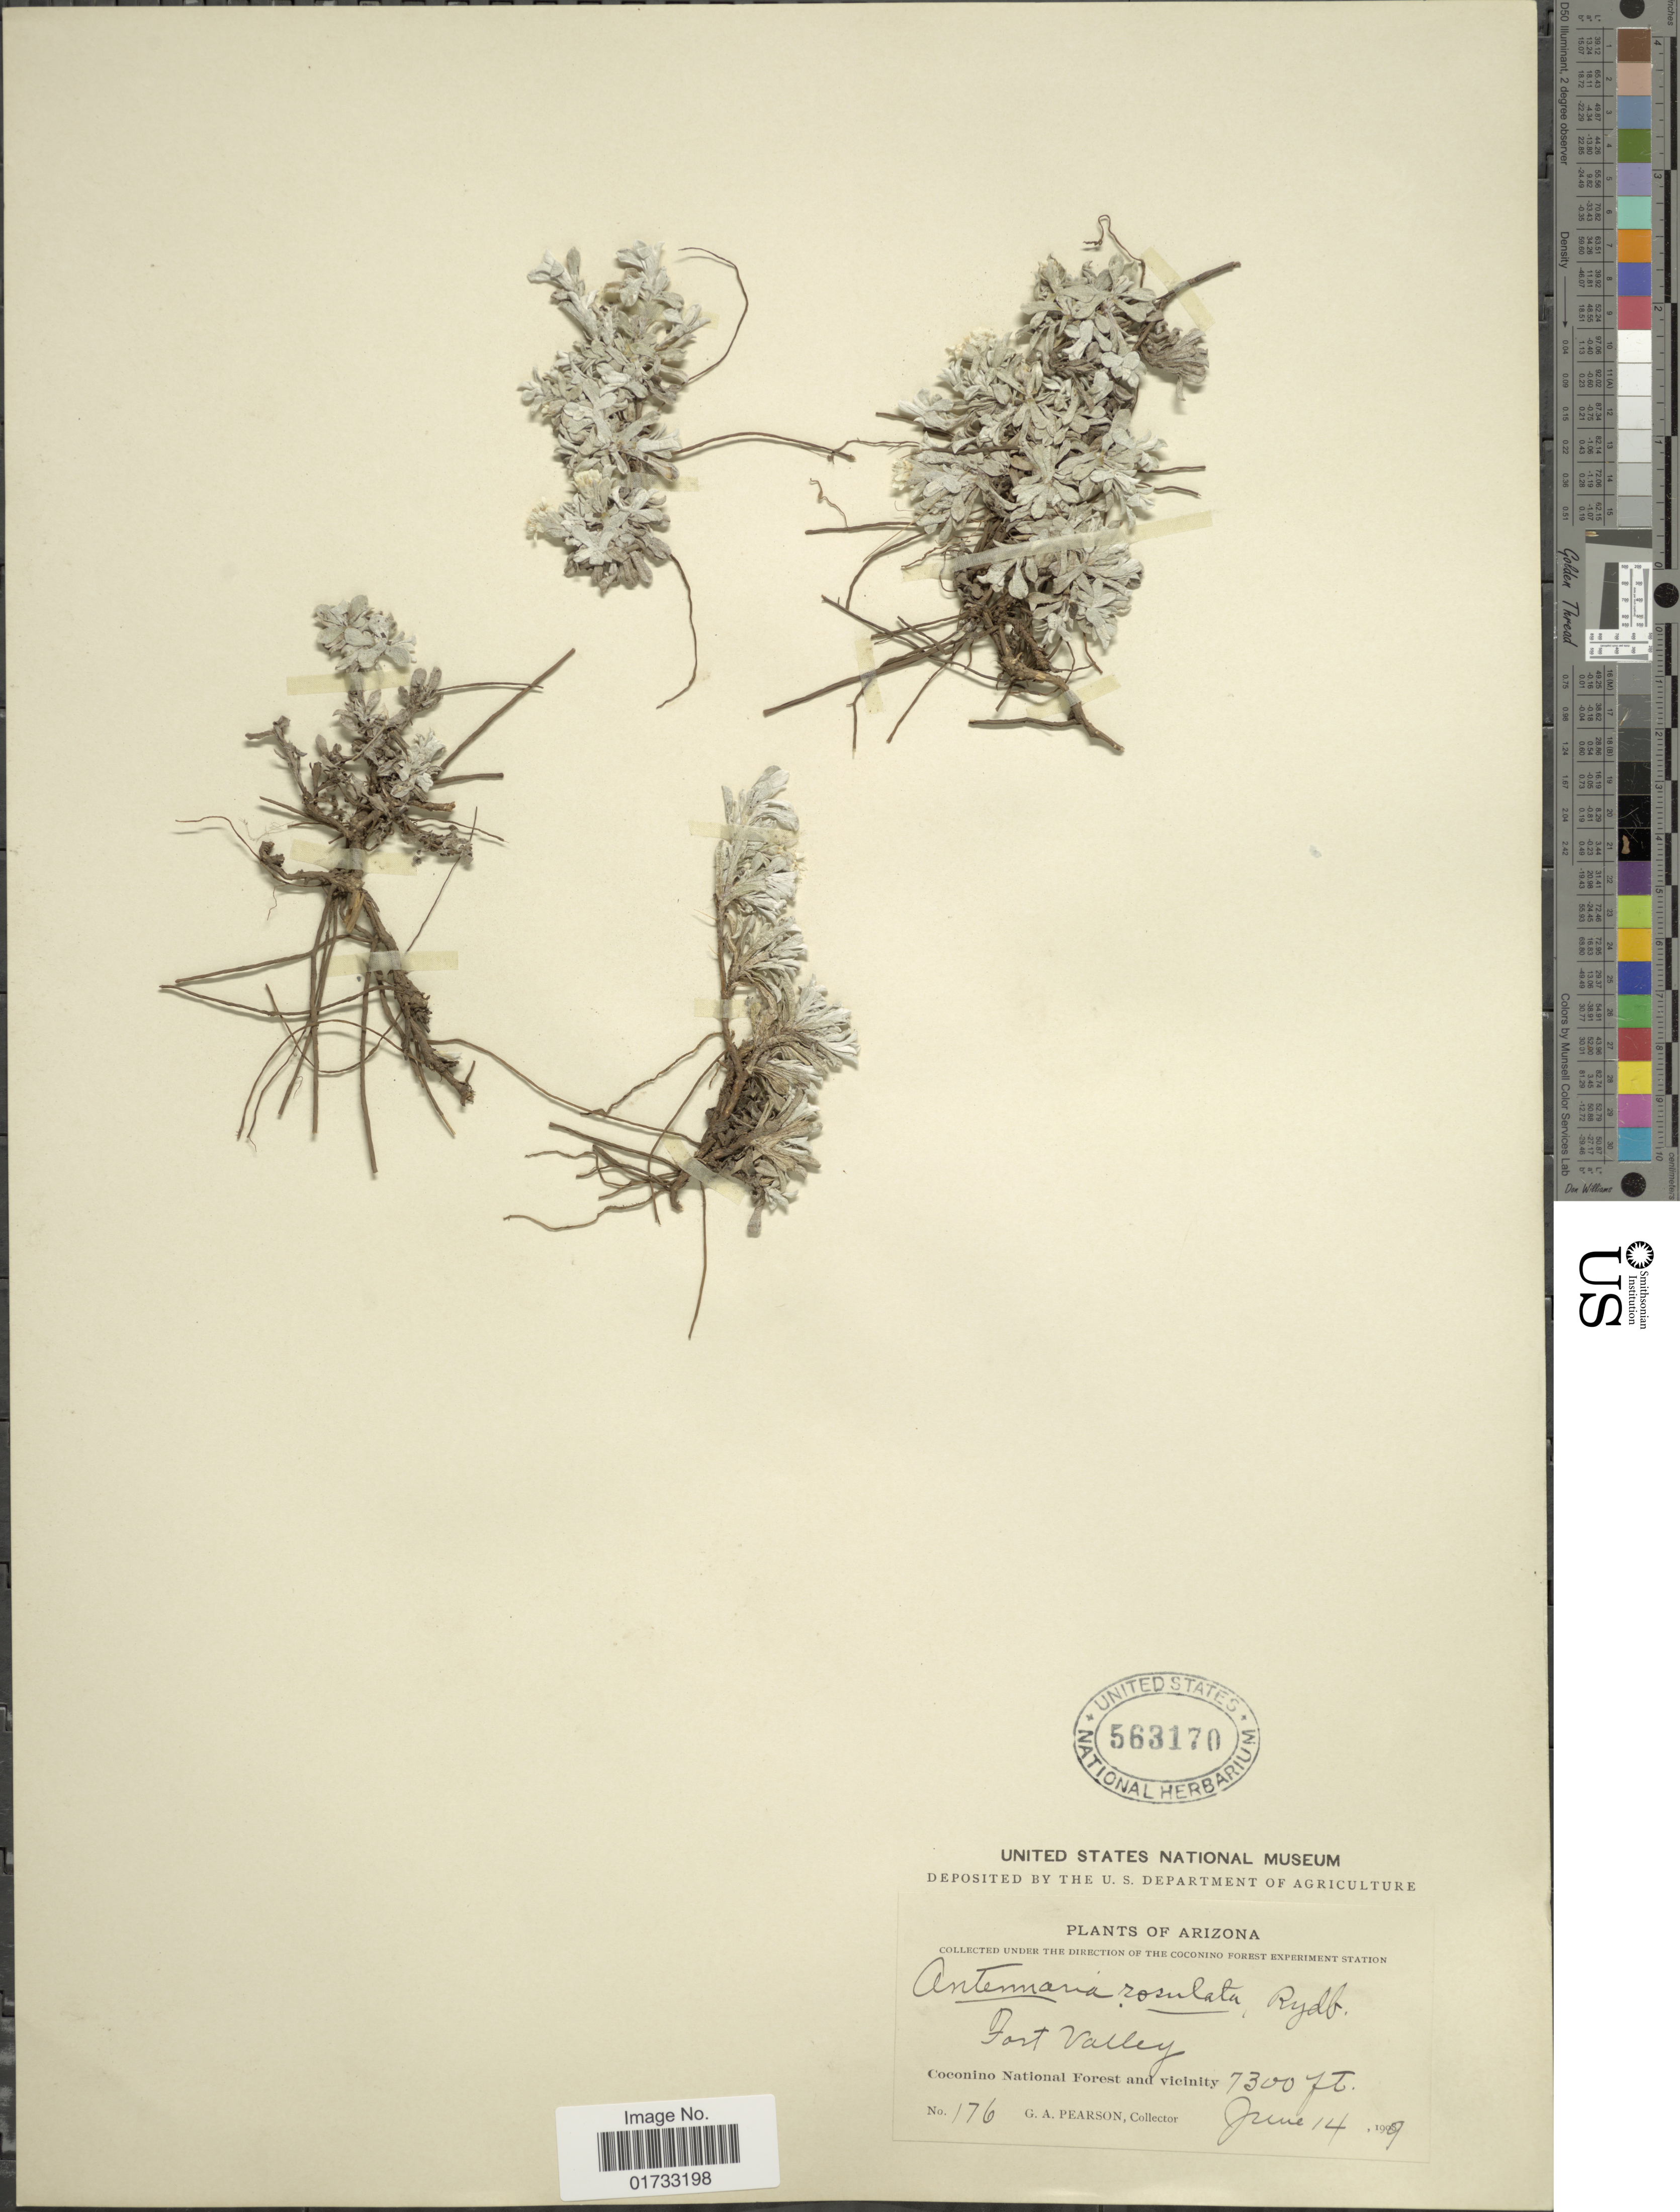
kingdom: Plantae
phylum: Tracheophyta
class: Magnoliopsida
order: Asterales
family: Asteraceae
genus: Antennaria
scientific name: Antennaria rosulata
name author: Rydb.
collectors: G. A. Pearson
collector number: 176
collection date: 1909-06-14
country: United States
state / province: Arizona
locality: Fort Valley, Coconino National Forest and vicinity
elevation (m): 2225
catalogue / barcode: US 563170